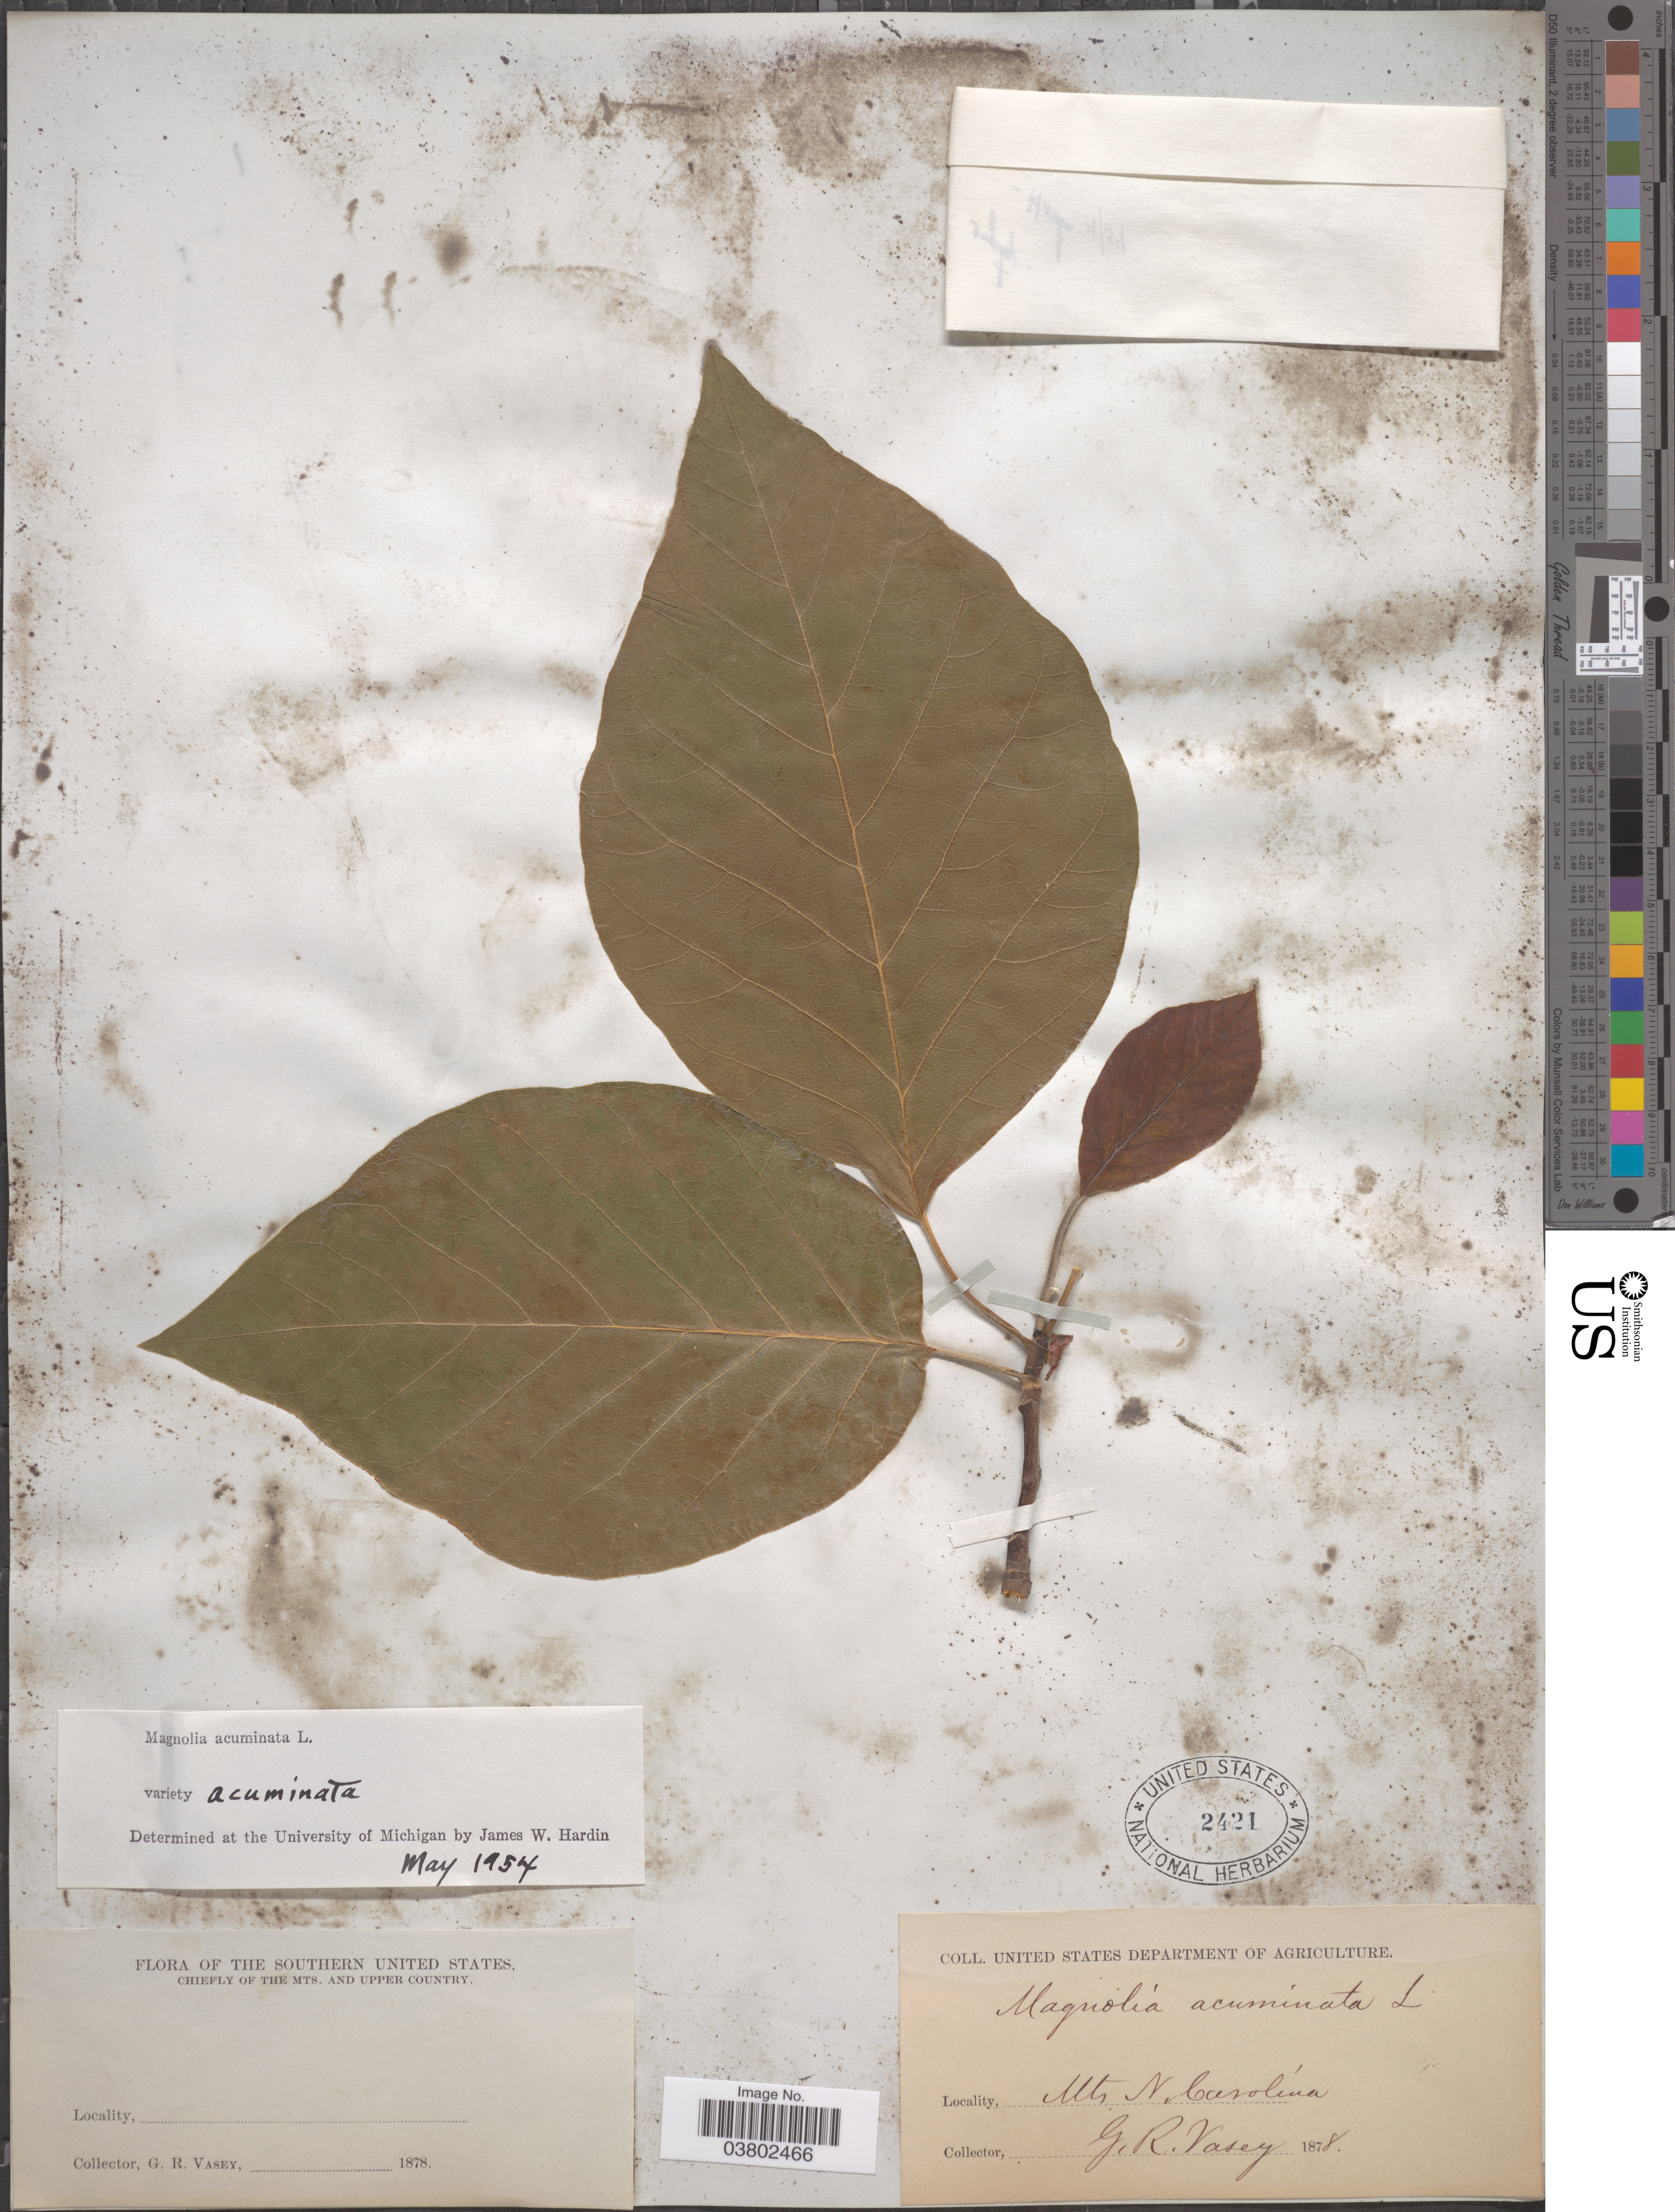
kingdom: Plantae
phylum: Tracheophyta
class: Magnoliopsida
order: Magnoliales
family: Magnoliaceae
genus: Magnolia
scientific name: Magnolia acuminata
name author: (L.) L.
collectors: G. R. Vasey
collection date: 1878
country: United States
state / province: North Carolina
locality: Mts. n. carolina. Southern United States. Chiefly of the Mts. and Upper County.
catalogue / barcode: US 2421